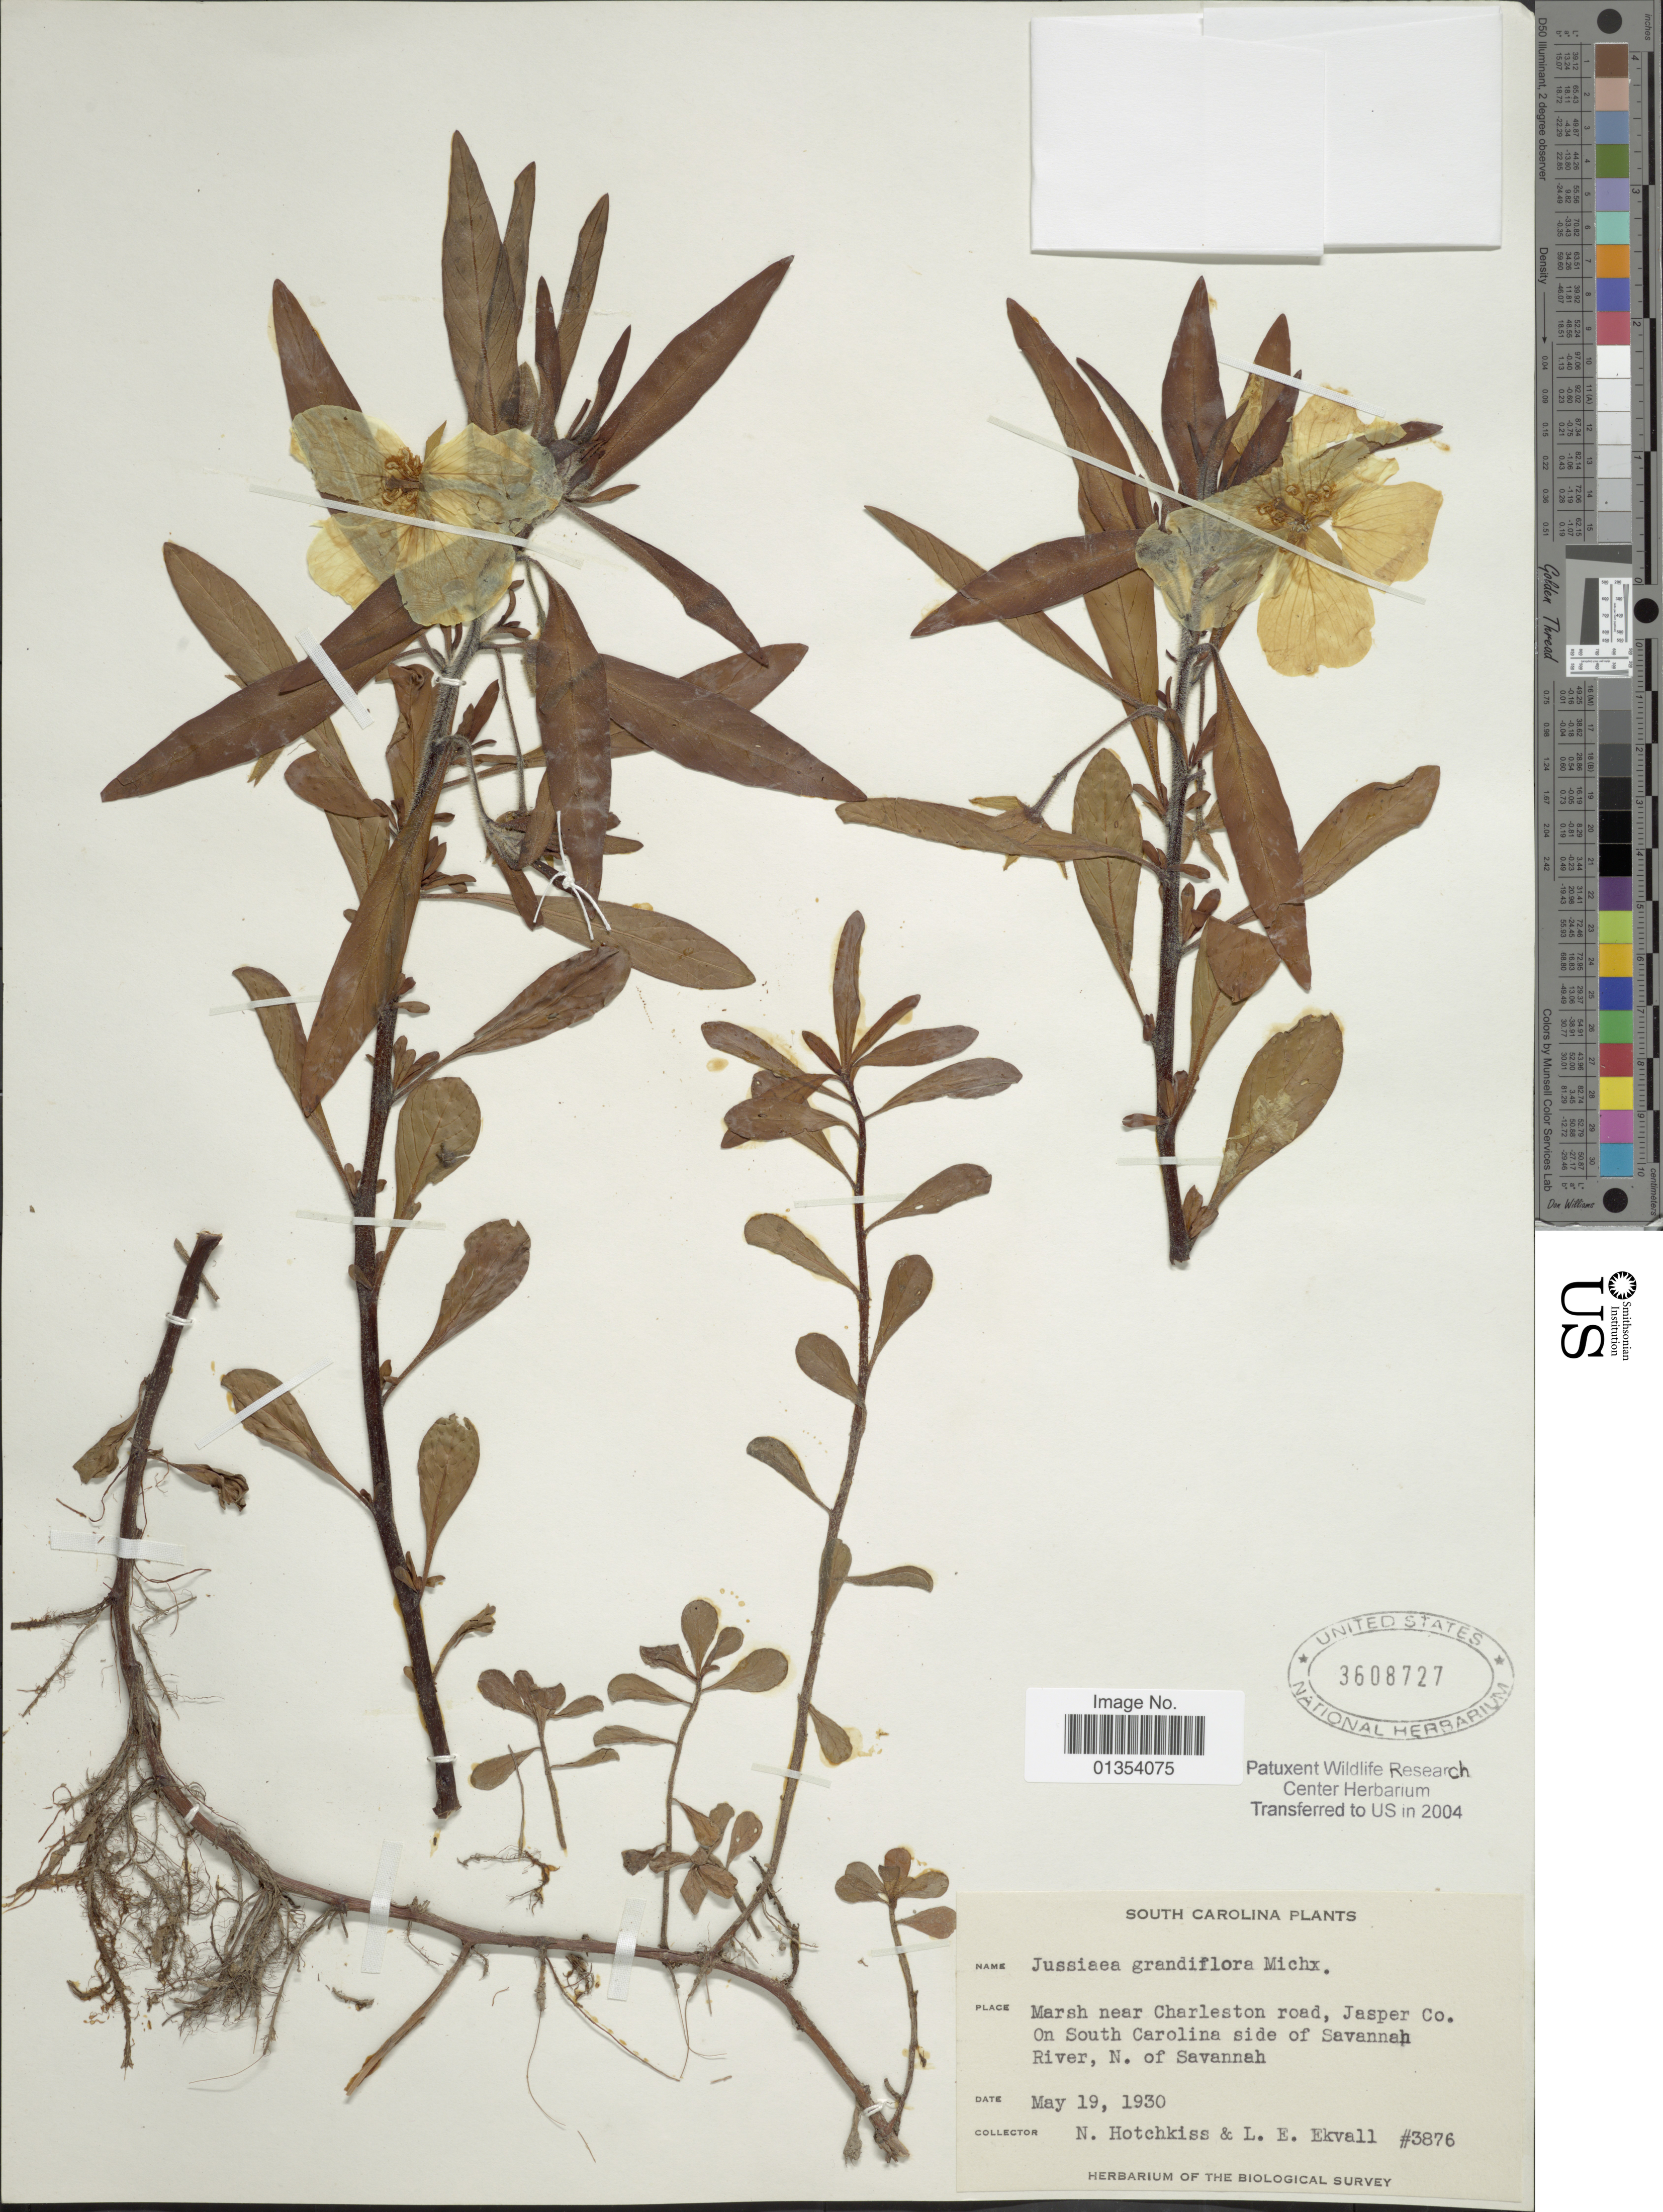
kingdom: Plantae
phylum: Tracheophyta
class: Magnoliopsida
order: Myrtales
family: Onagraceae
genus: Ludwigia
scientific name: Ludwigia grandiflora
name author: (Michx.) Greuter & Burdet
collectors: N. Hotchkiss & L. Ekvall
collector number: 3876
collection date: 1930-05-19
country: United States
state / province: South Carolina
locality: Marsh near Charleston road, Jasper Co. On South Carolina side of Savannah River, N. of Savannah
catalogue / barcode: US 3608727